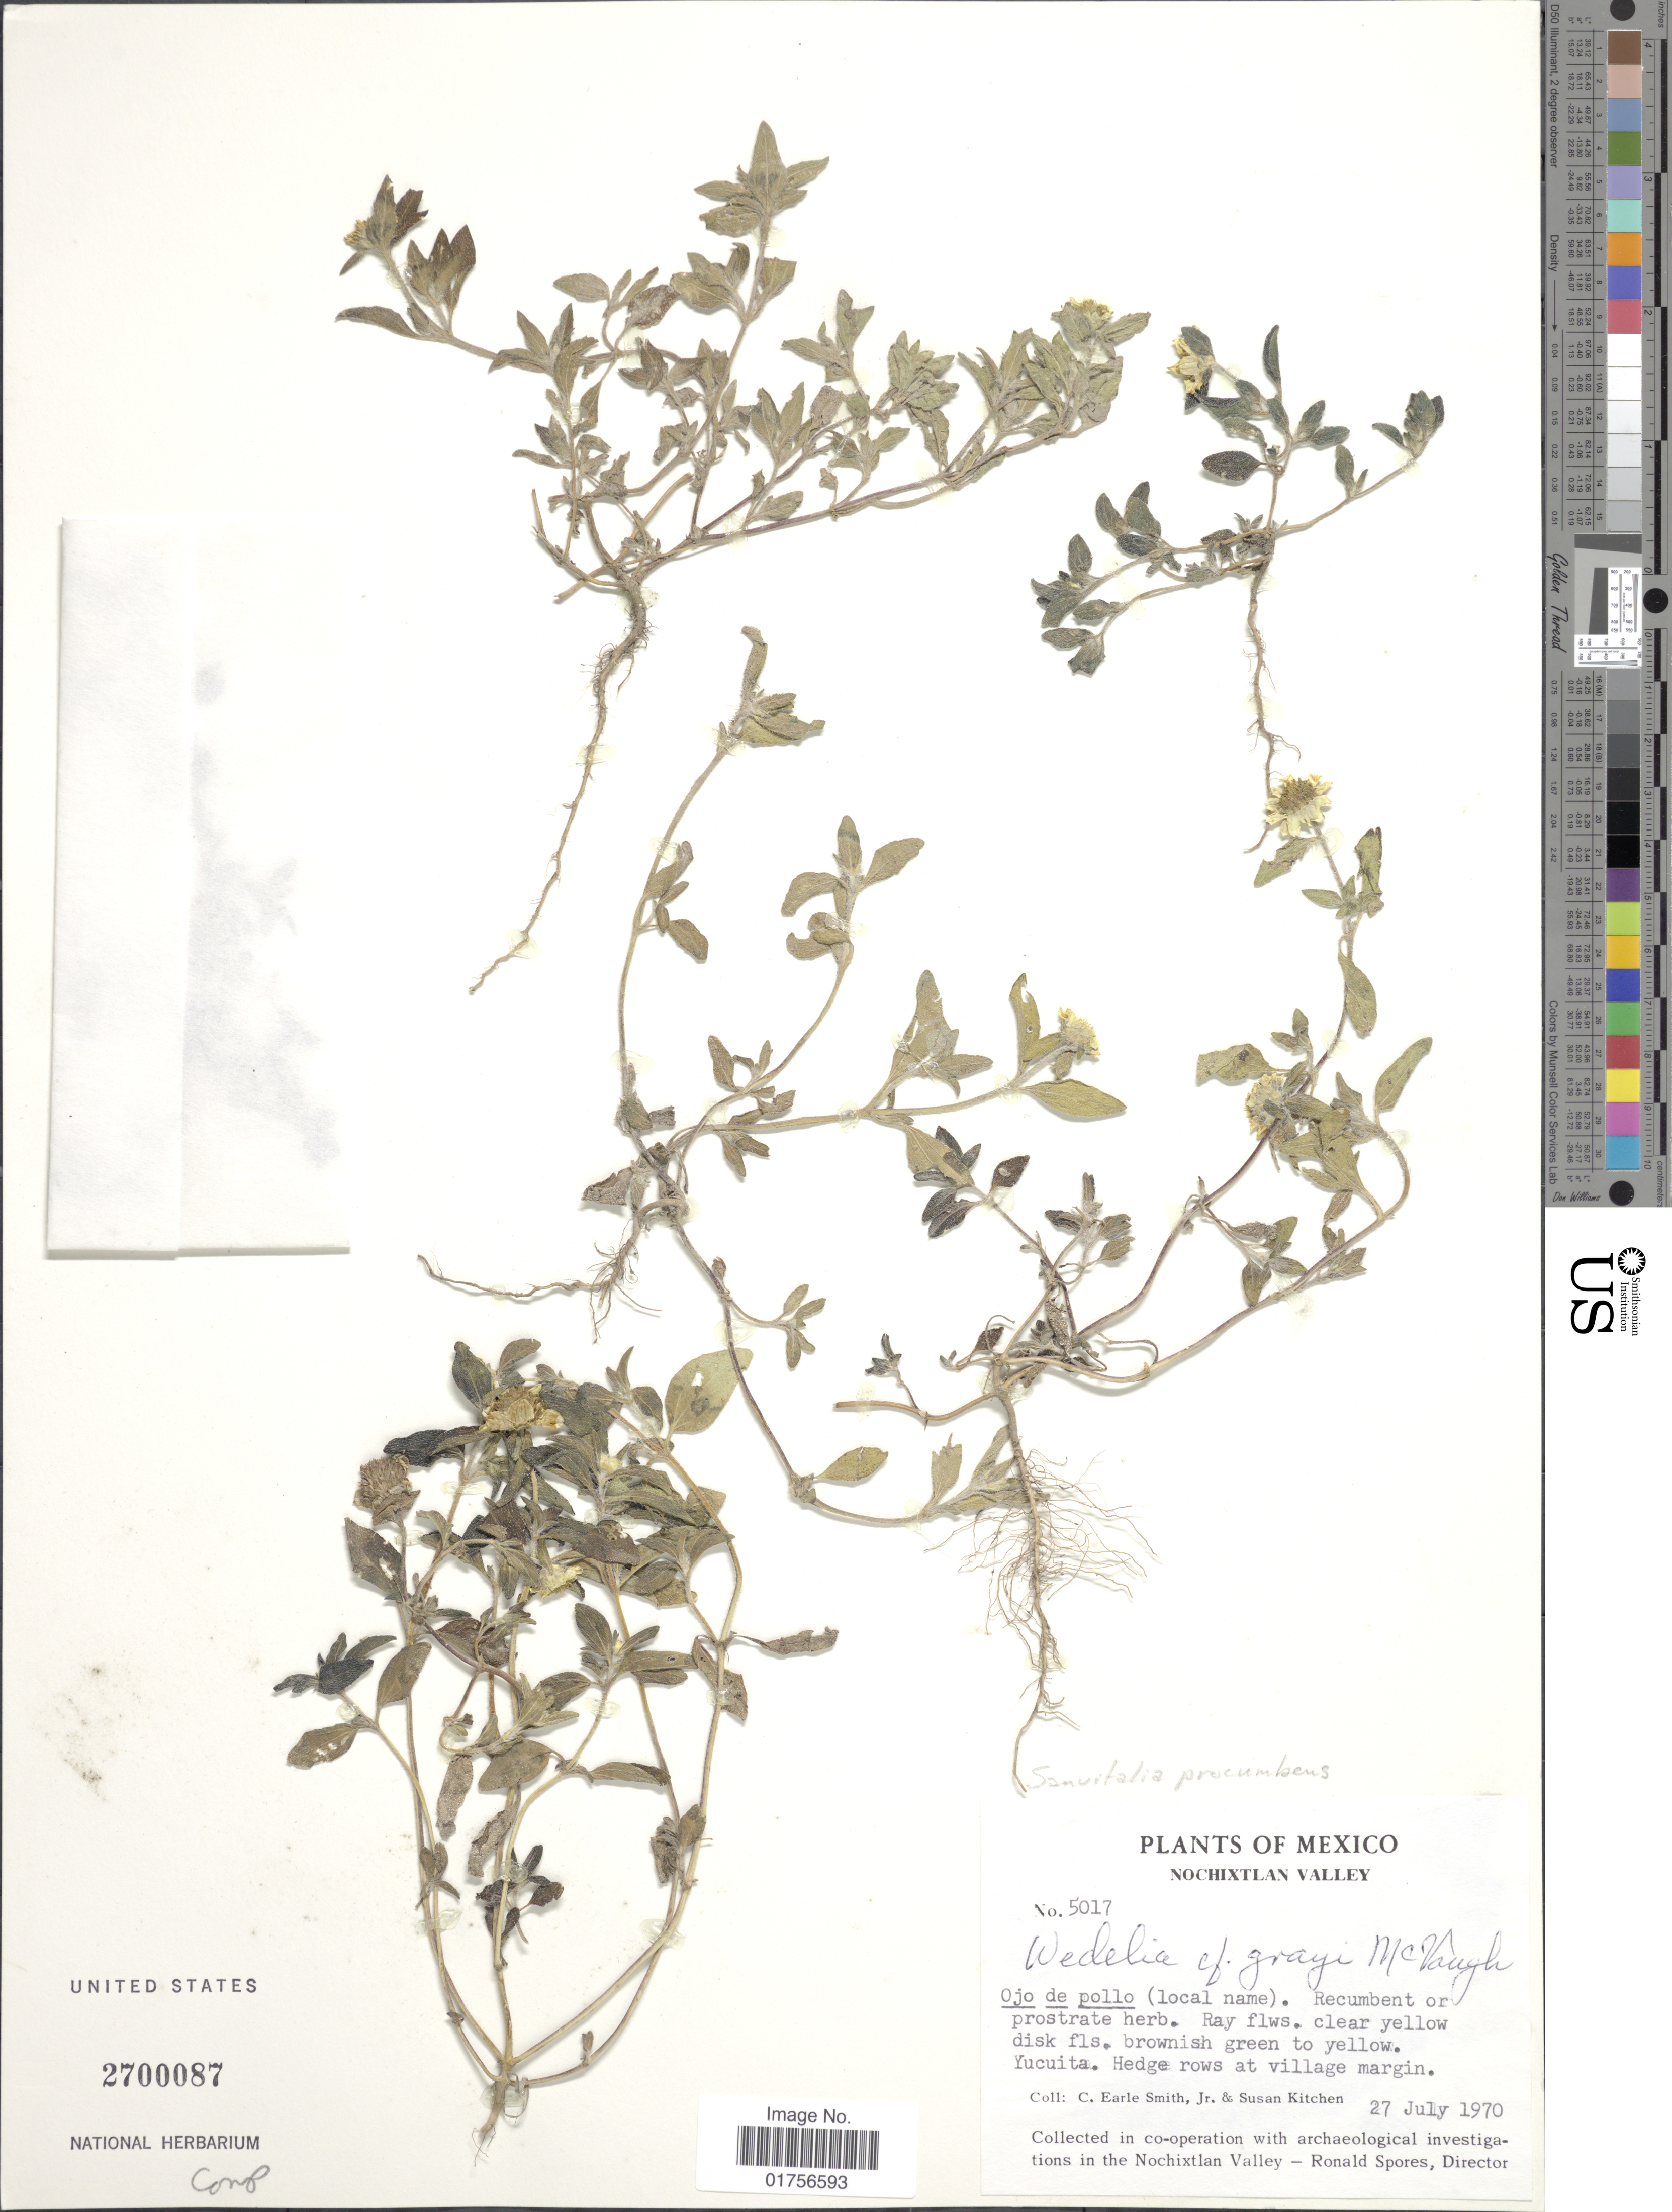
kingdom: Plantae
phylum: Tracheophyta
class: Magnoliopsida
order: Asterales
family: Asteraceae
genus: Sanvitalia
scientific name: Sanvitalia procumbens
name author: Lam.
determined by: Skibicki, Samuel V.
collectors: C. E. Smith Jr. & S. Kitchen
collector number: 5017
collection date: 1970-07-27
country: Mexico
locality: Nochixtlan Valley, Yucuita, Hedge rows at village margin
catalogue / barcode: US 2700087